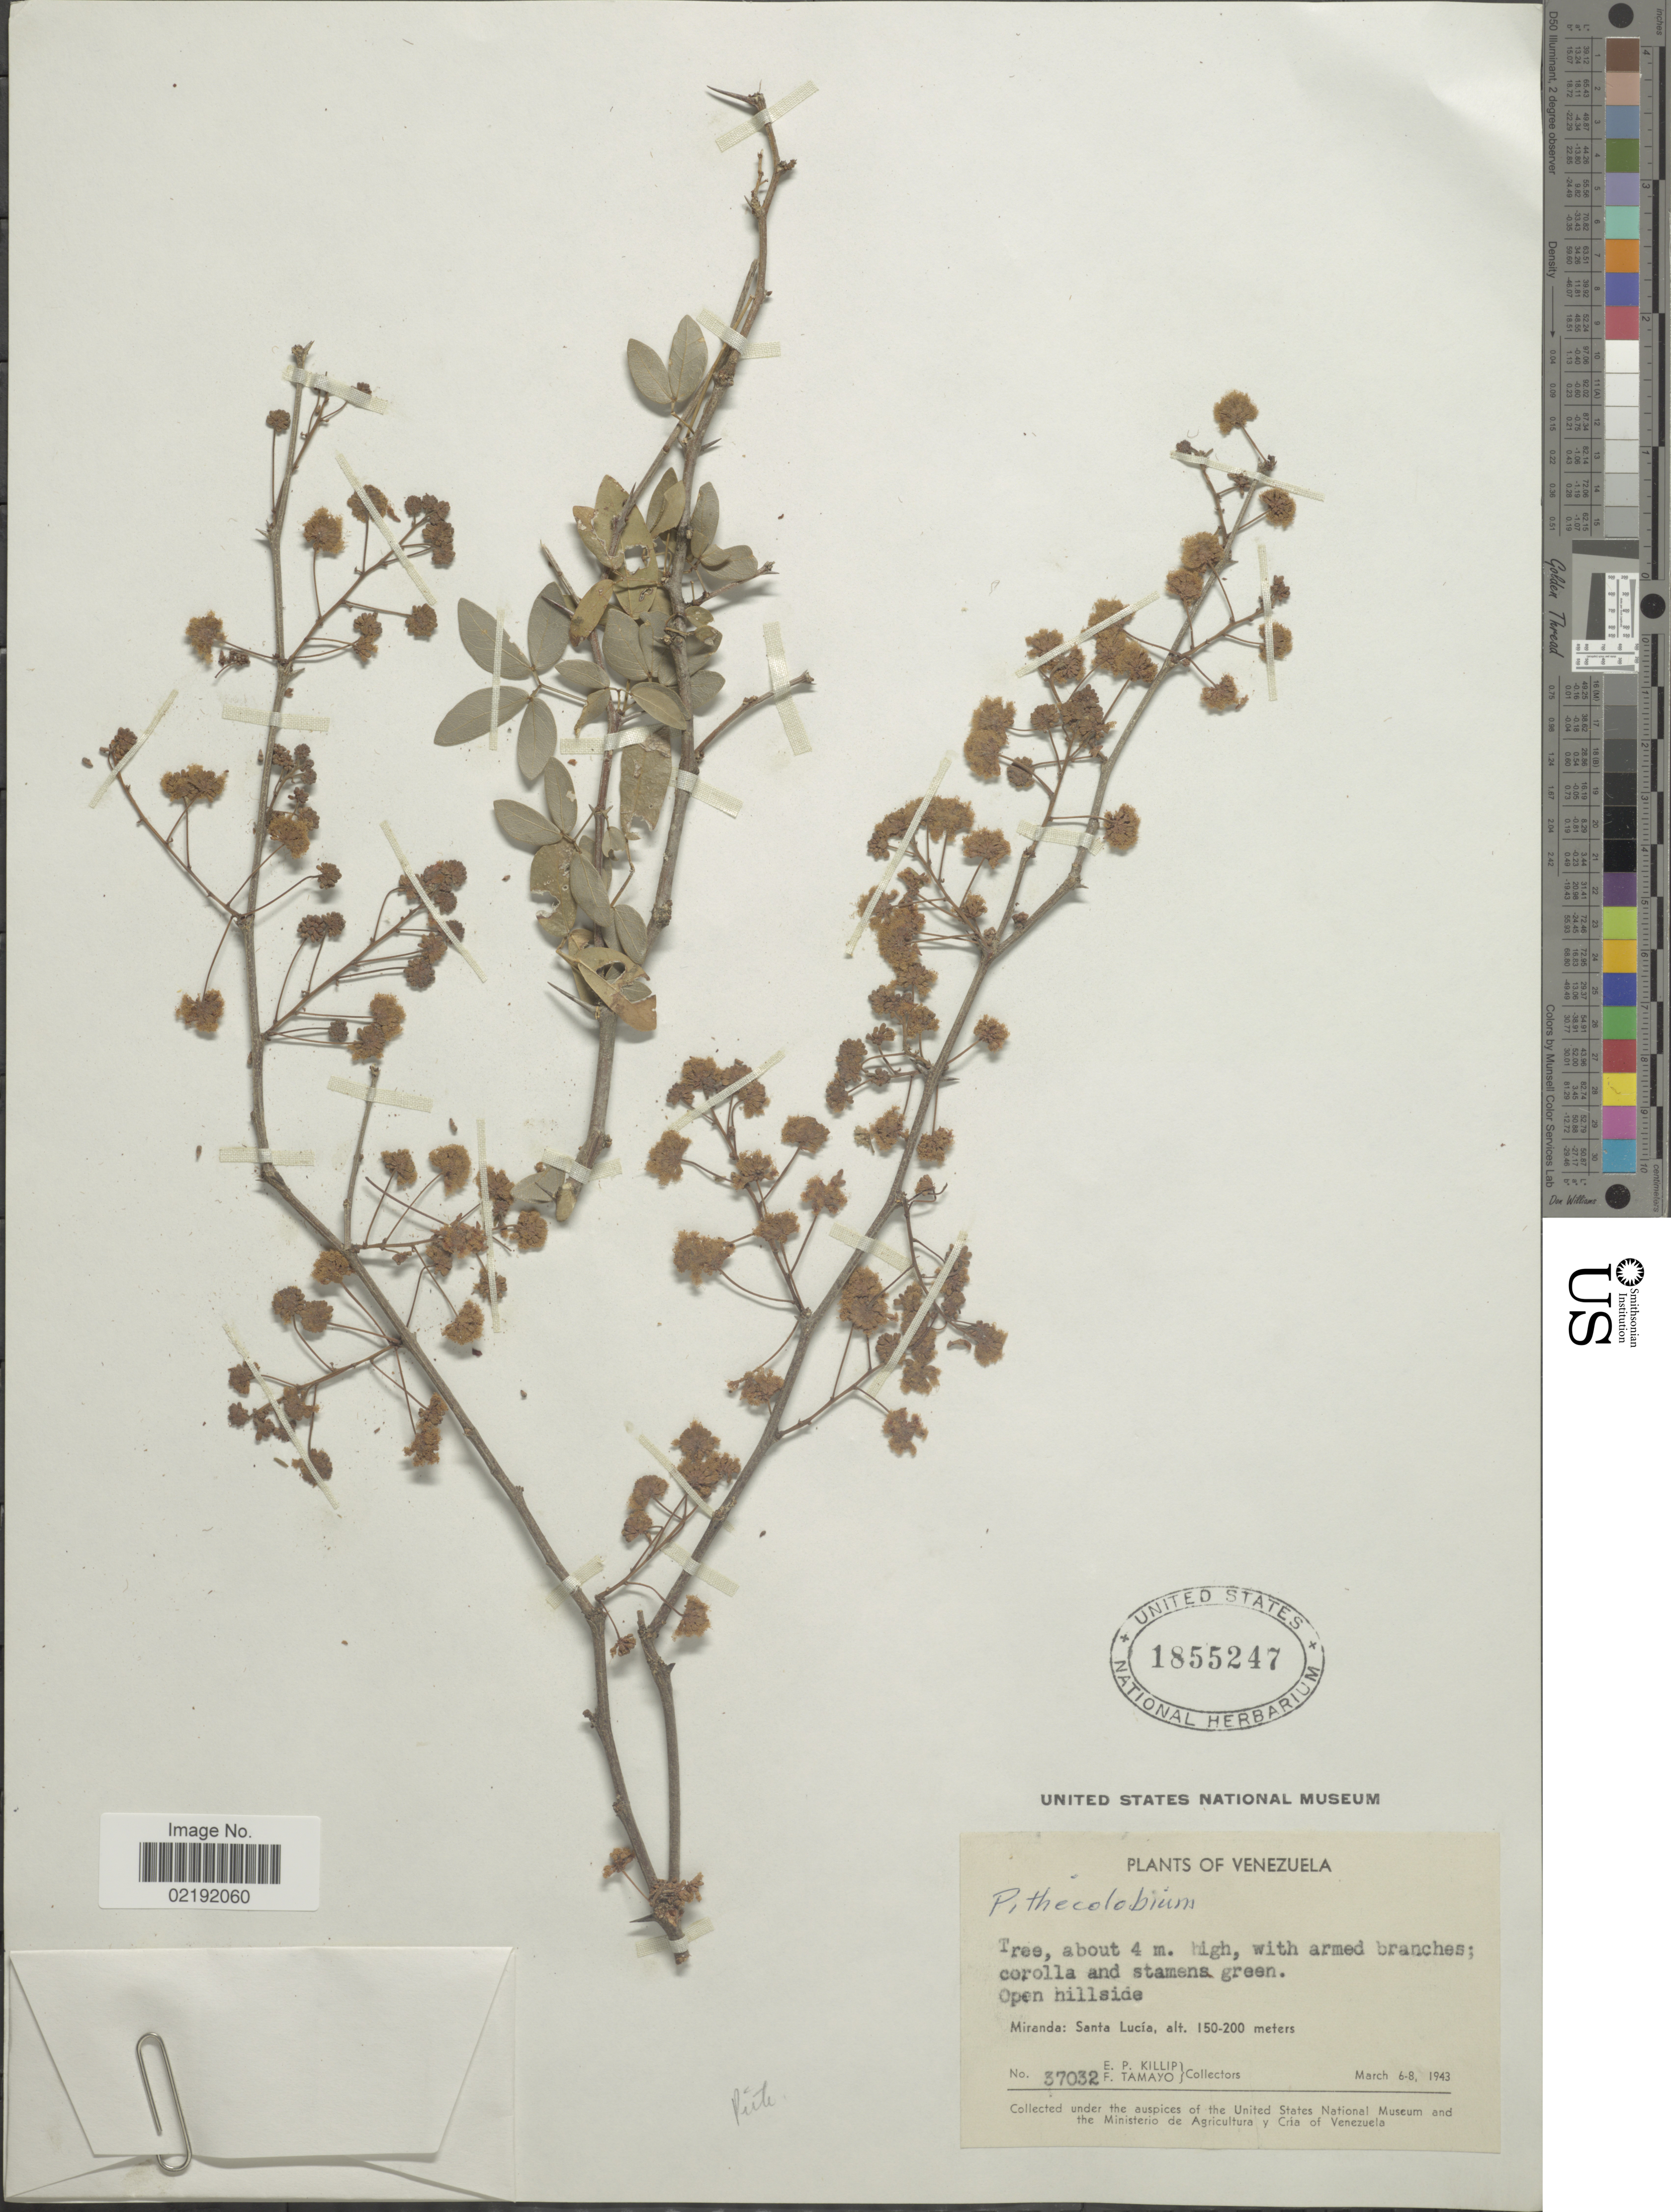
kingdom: Plantae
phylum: Tracheophyta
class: Magnoliopsida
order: Fabales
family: Fabaceae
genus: Pithecellobium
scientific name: Pithecellobium sp.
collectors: E. P. Killip & F. Tamayo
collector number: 37032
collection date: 1943-03-06/1943-03-08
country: Venezuela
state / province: Miranda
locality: Open hillside, Santa Lucía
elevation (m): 150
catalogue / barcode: US 1855247